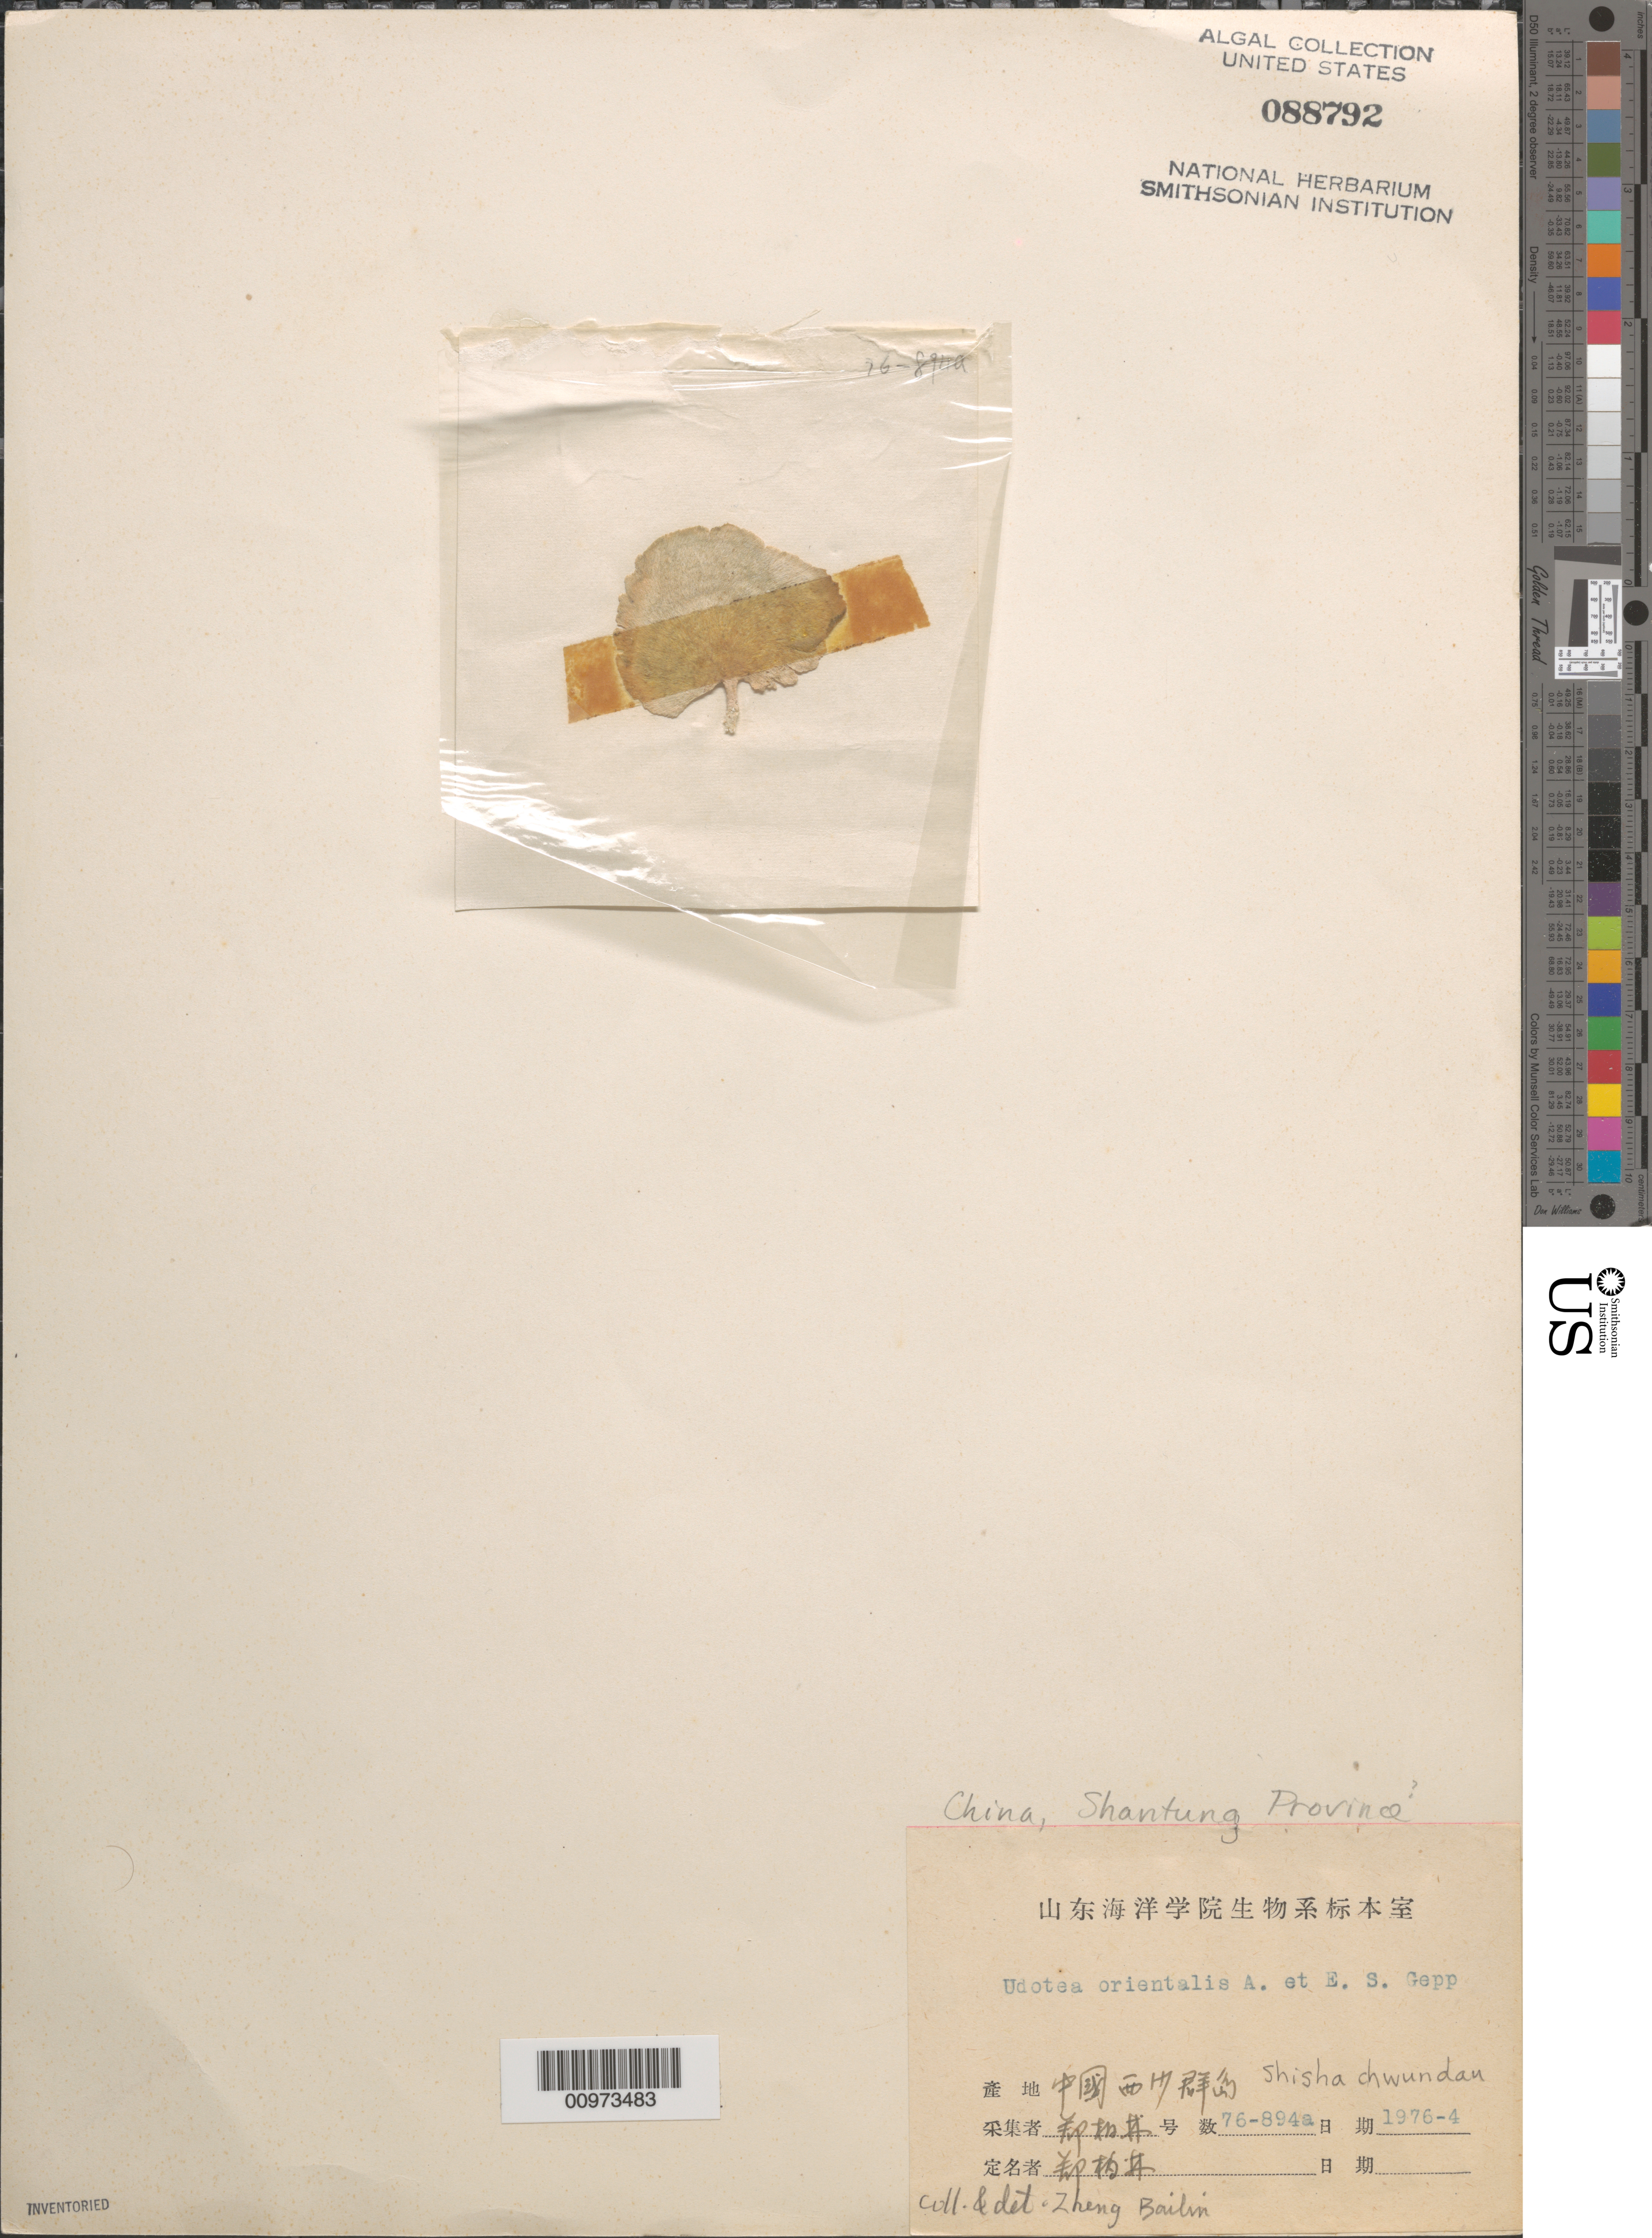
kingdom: Plantae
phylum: Chlorophyta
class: Ulvophyceae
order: Bryopsidales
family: Udoteaceae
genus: Udotea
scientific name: Udotea orientalis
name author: A. Gepp & E. Gepp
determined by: Bailin, Z.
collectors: Z. Bailin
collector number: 76-894a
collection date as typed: Apr 1976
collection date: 1976-04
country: China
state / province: Shandong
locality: Shisha Chwundau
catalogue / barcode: US 88792